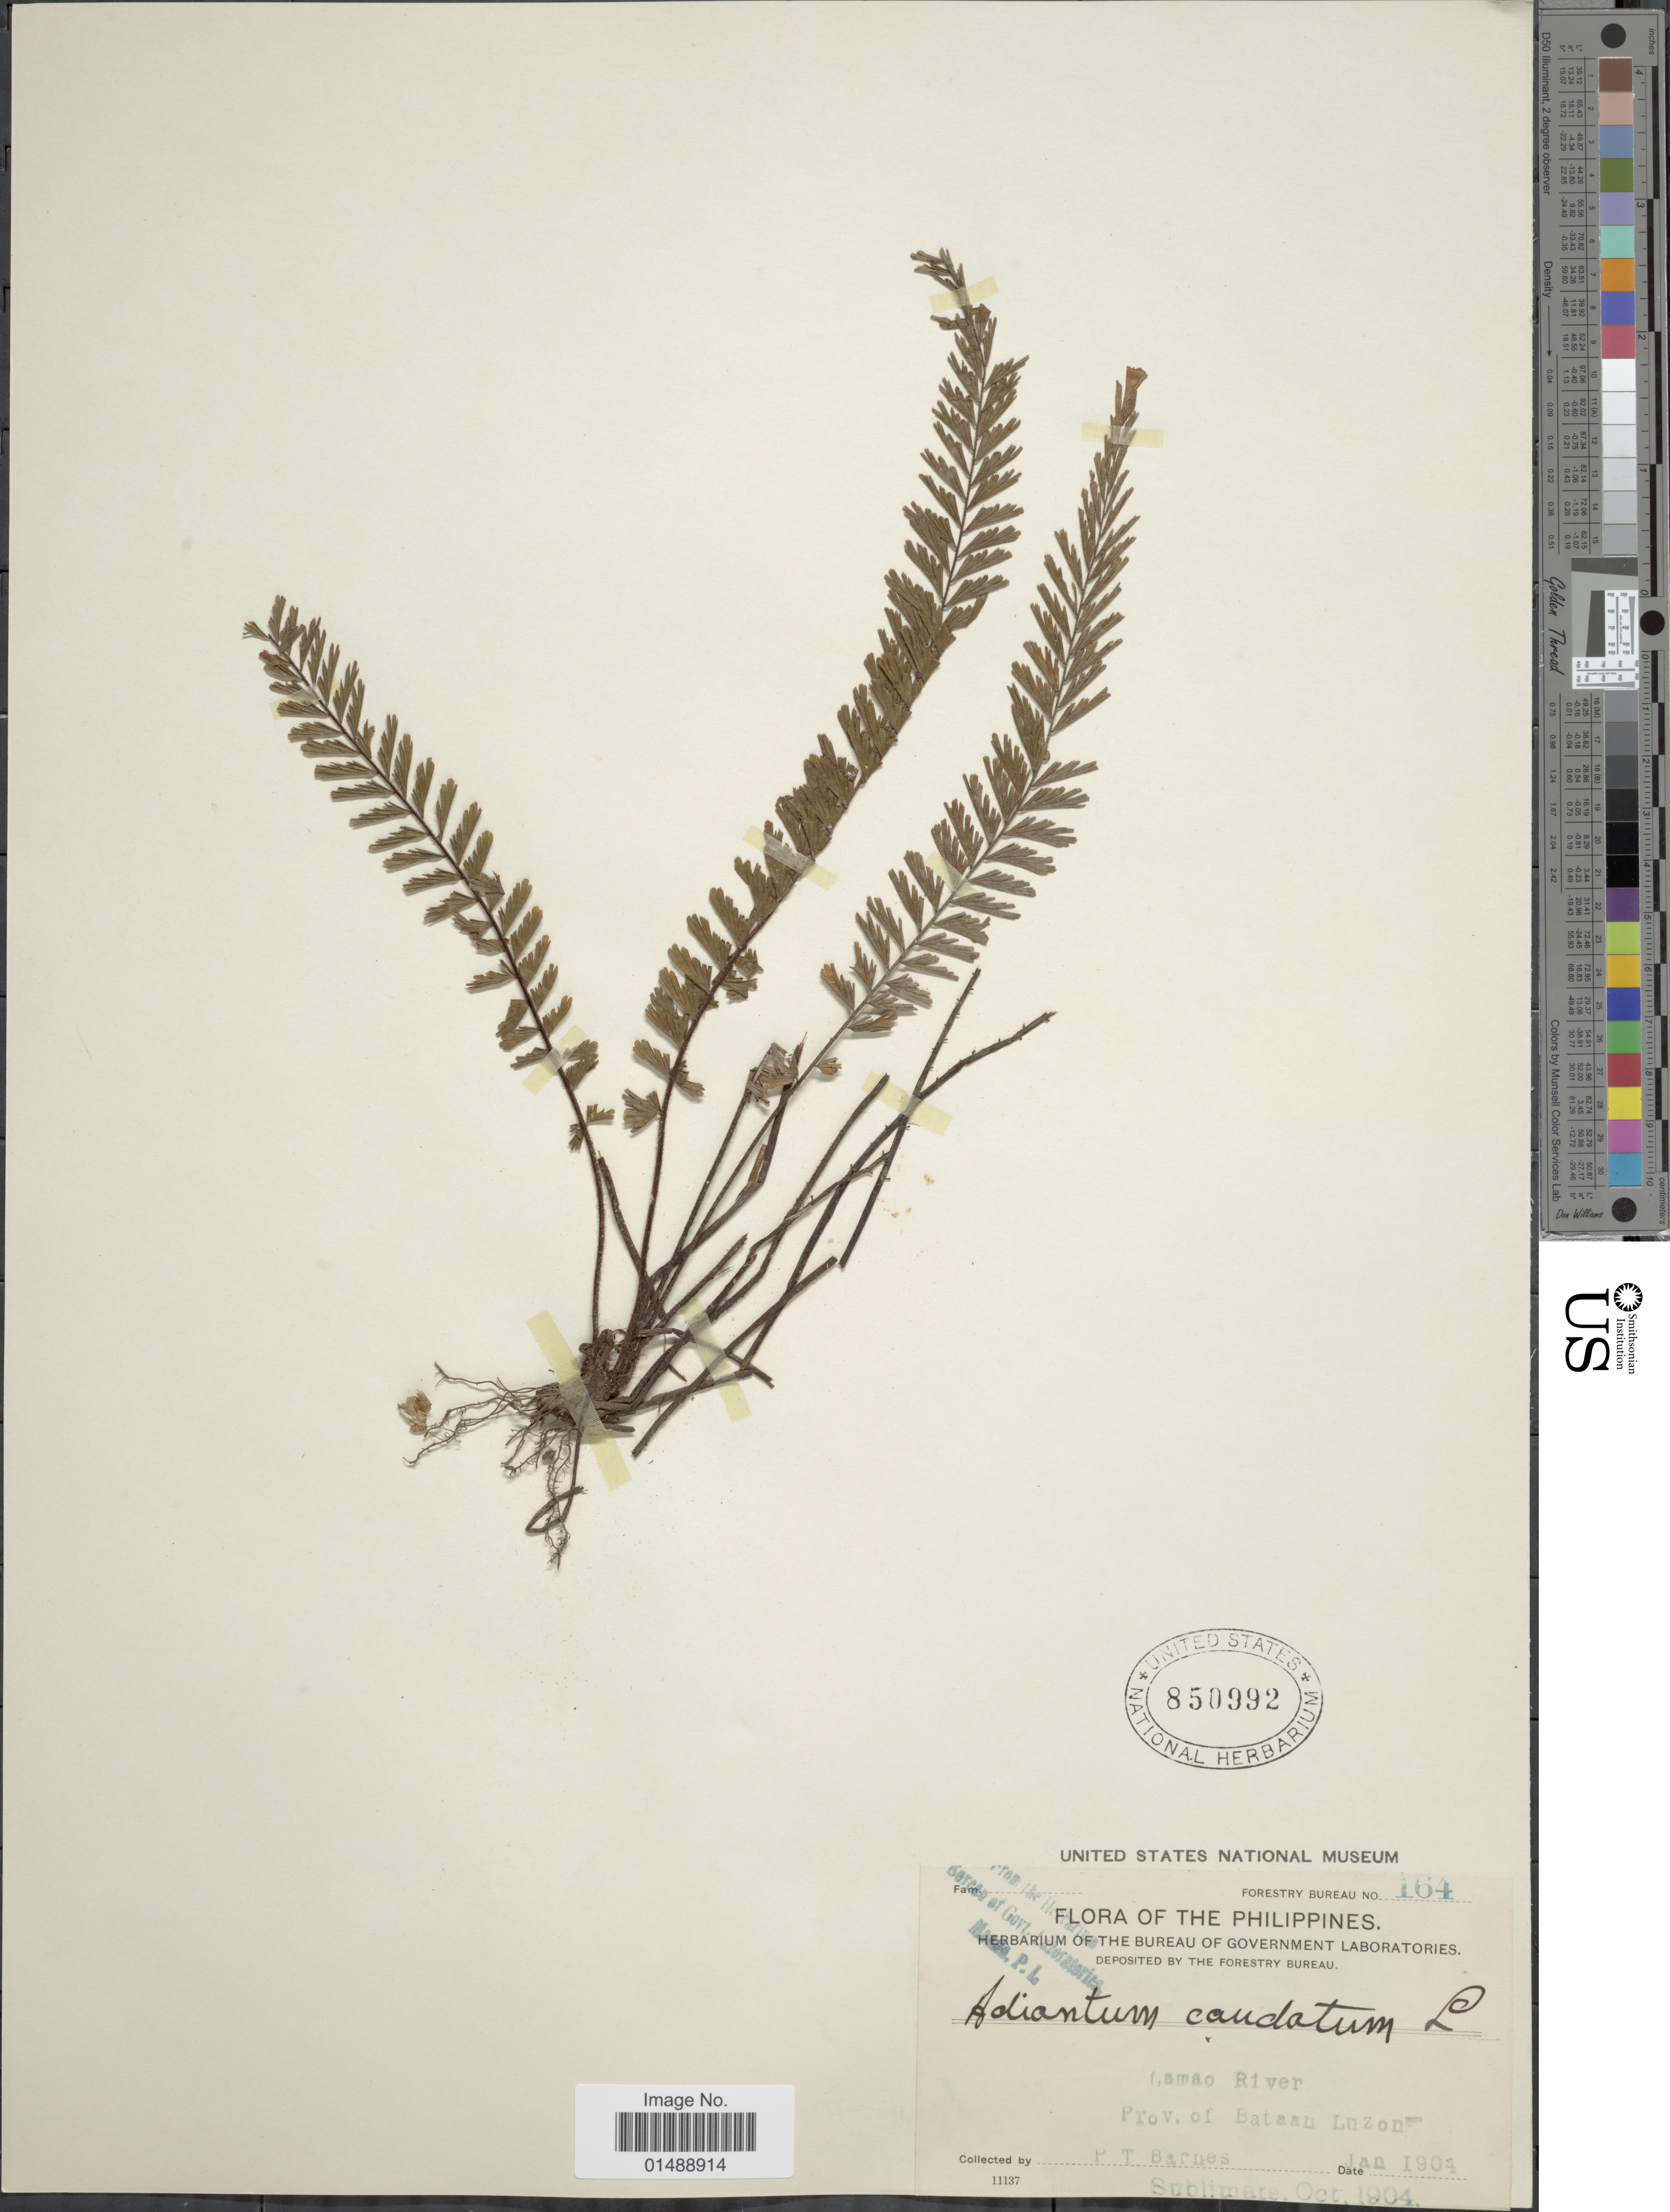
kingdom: Plantae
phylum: Tracheophyta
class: Polypodiopsida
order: Polypodiales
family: Pteridaceae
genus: Adiantum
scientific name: Adiantum caudatum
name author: L.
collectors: P. Barnes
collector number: Forestry Bureau 164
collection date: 1904-01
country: Philippines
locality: Lamao River, Prov. of Bataan, Luzon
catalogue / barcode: US 850992